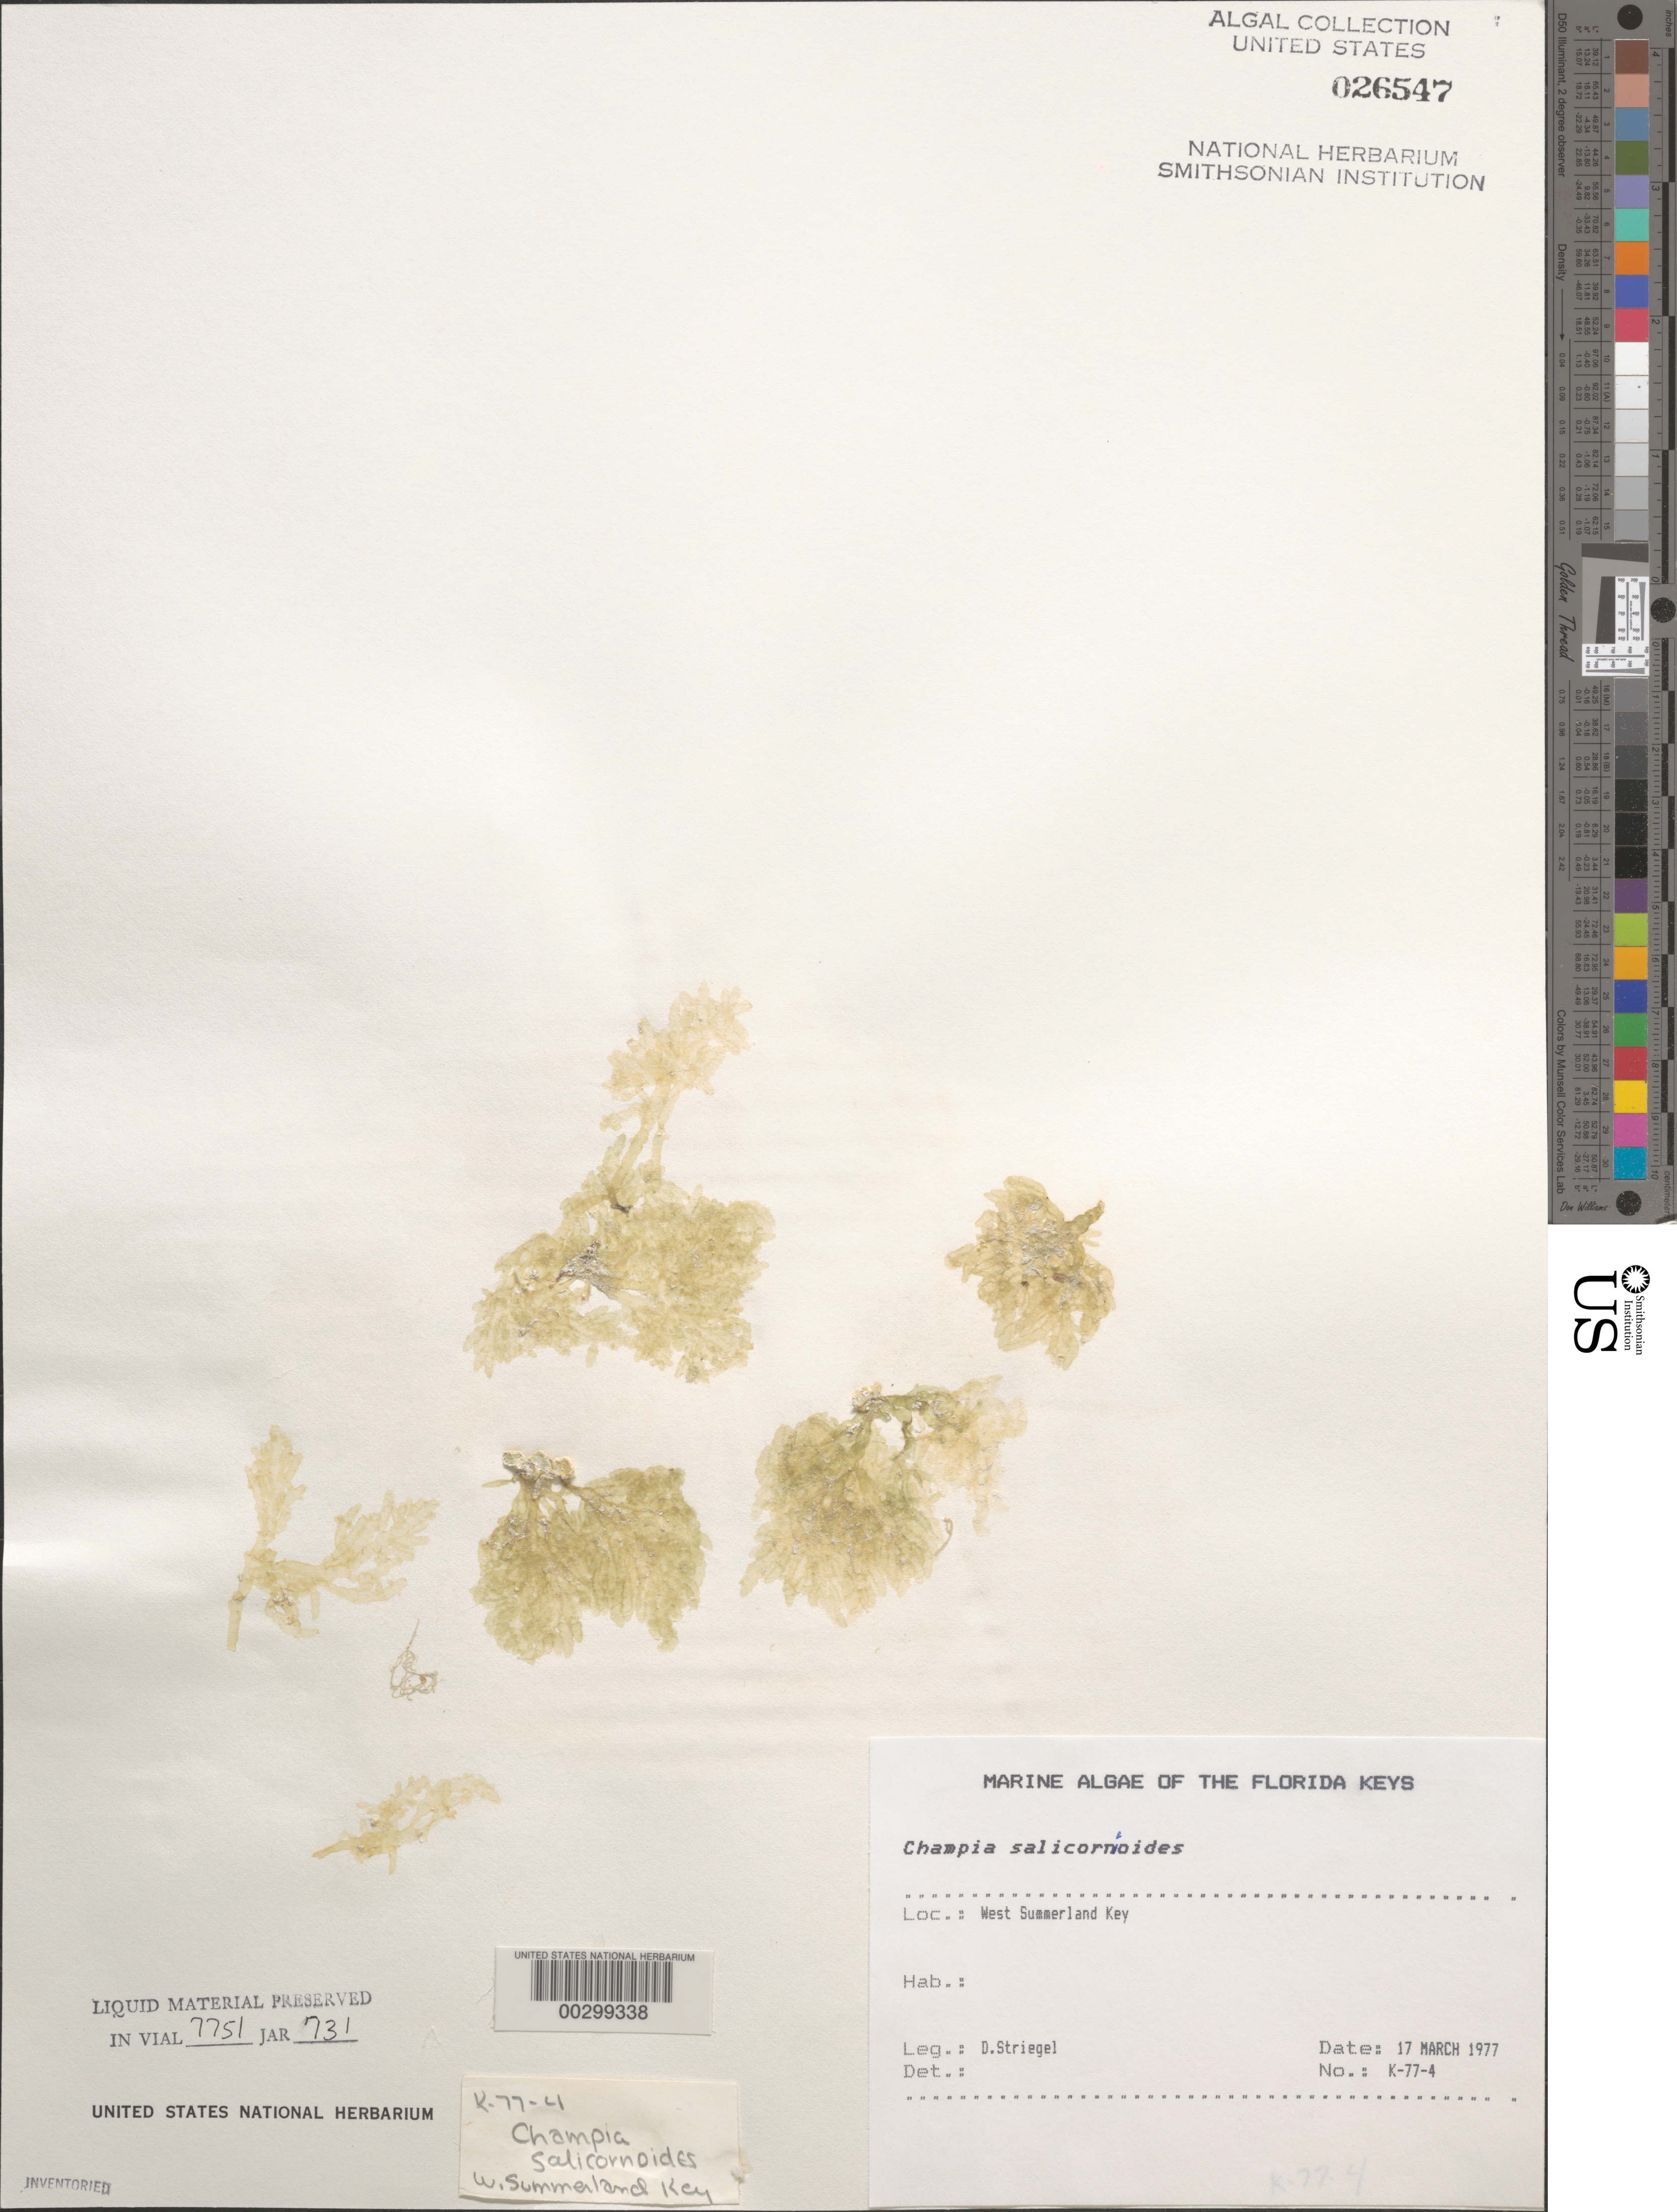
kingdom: Plantae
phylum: Rhodophyta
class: Florideophyceae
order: Rhodymeniales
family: Champiaceae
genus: Champia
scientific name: Champia salicornioides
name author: Harv.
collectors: D. Striegel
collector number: K-77-4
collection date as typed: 17 Mar 1977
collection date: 1977-03-17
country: United States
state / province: Florida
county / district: Monroe County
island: West Summerland Key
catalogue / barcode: US 26547